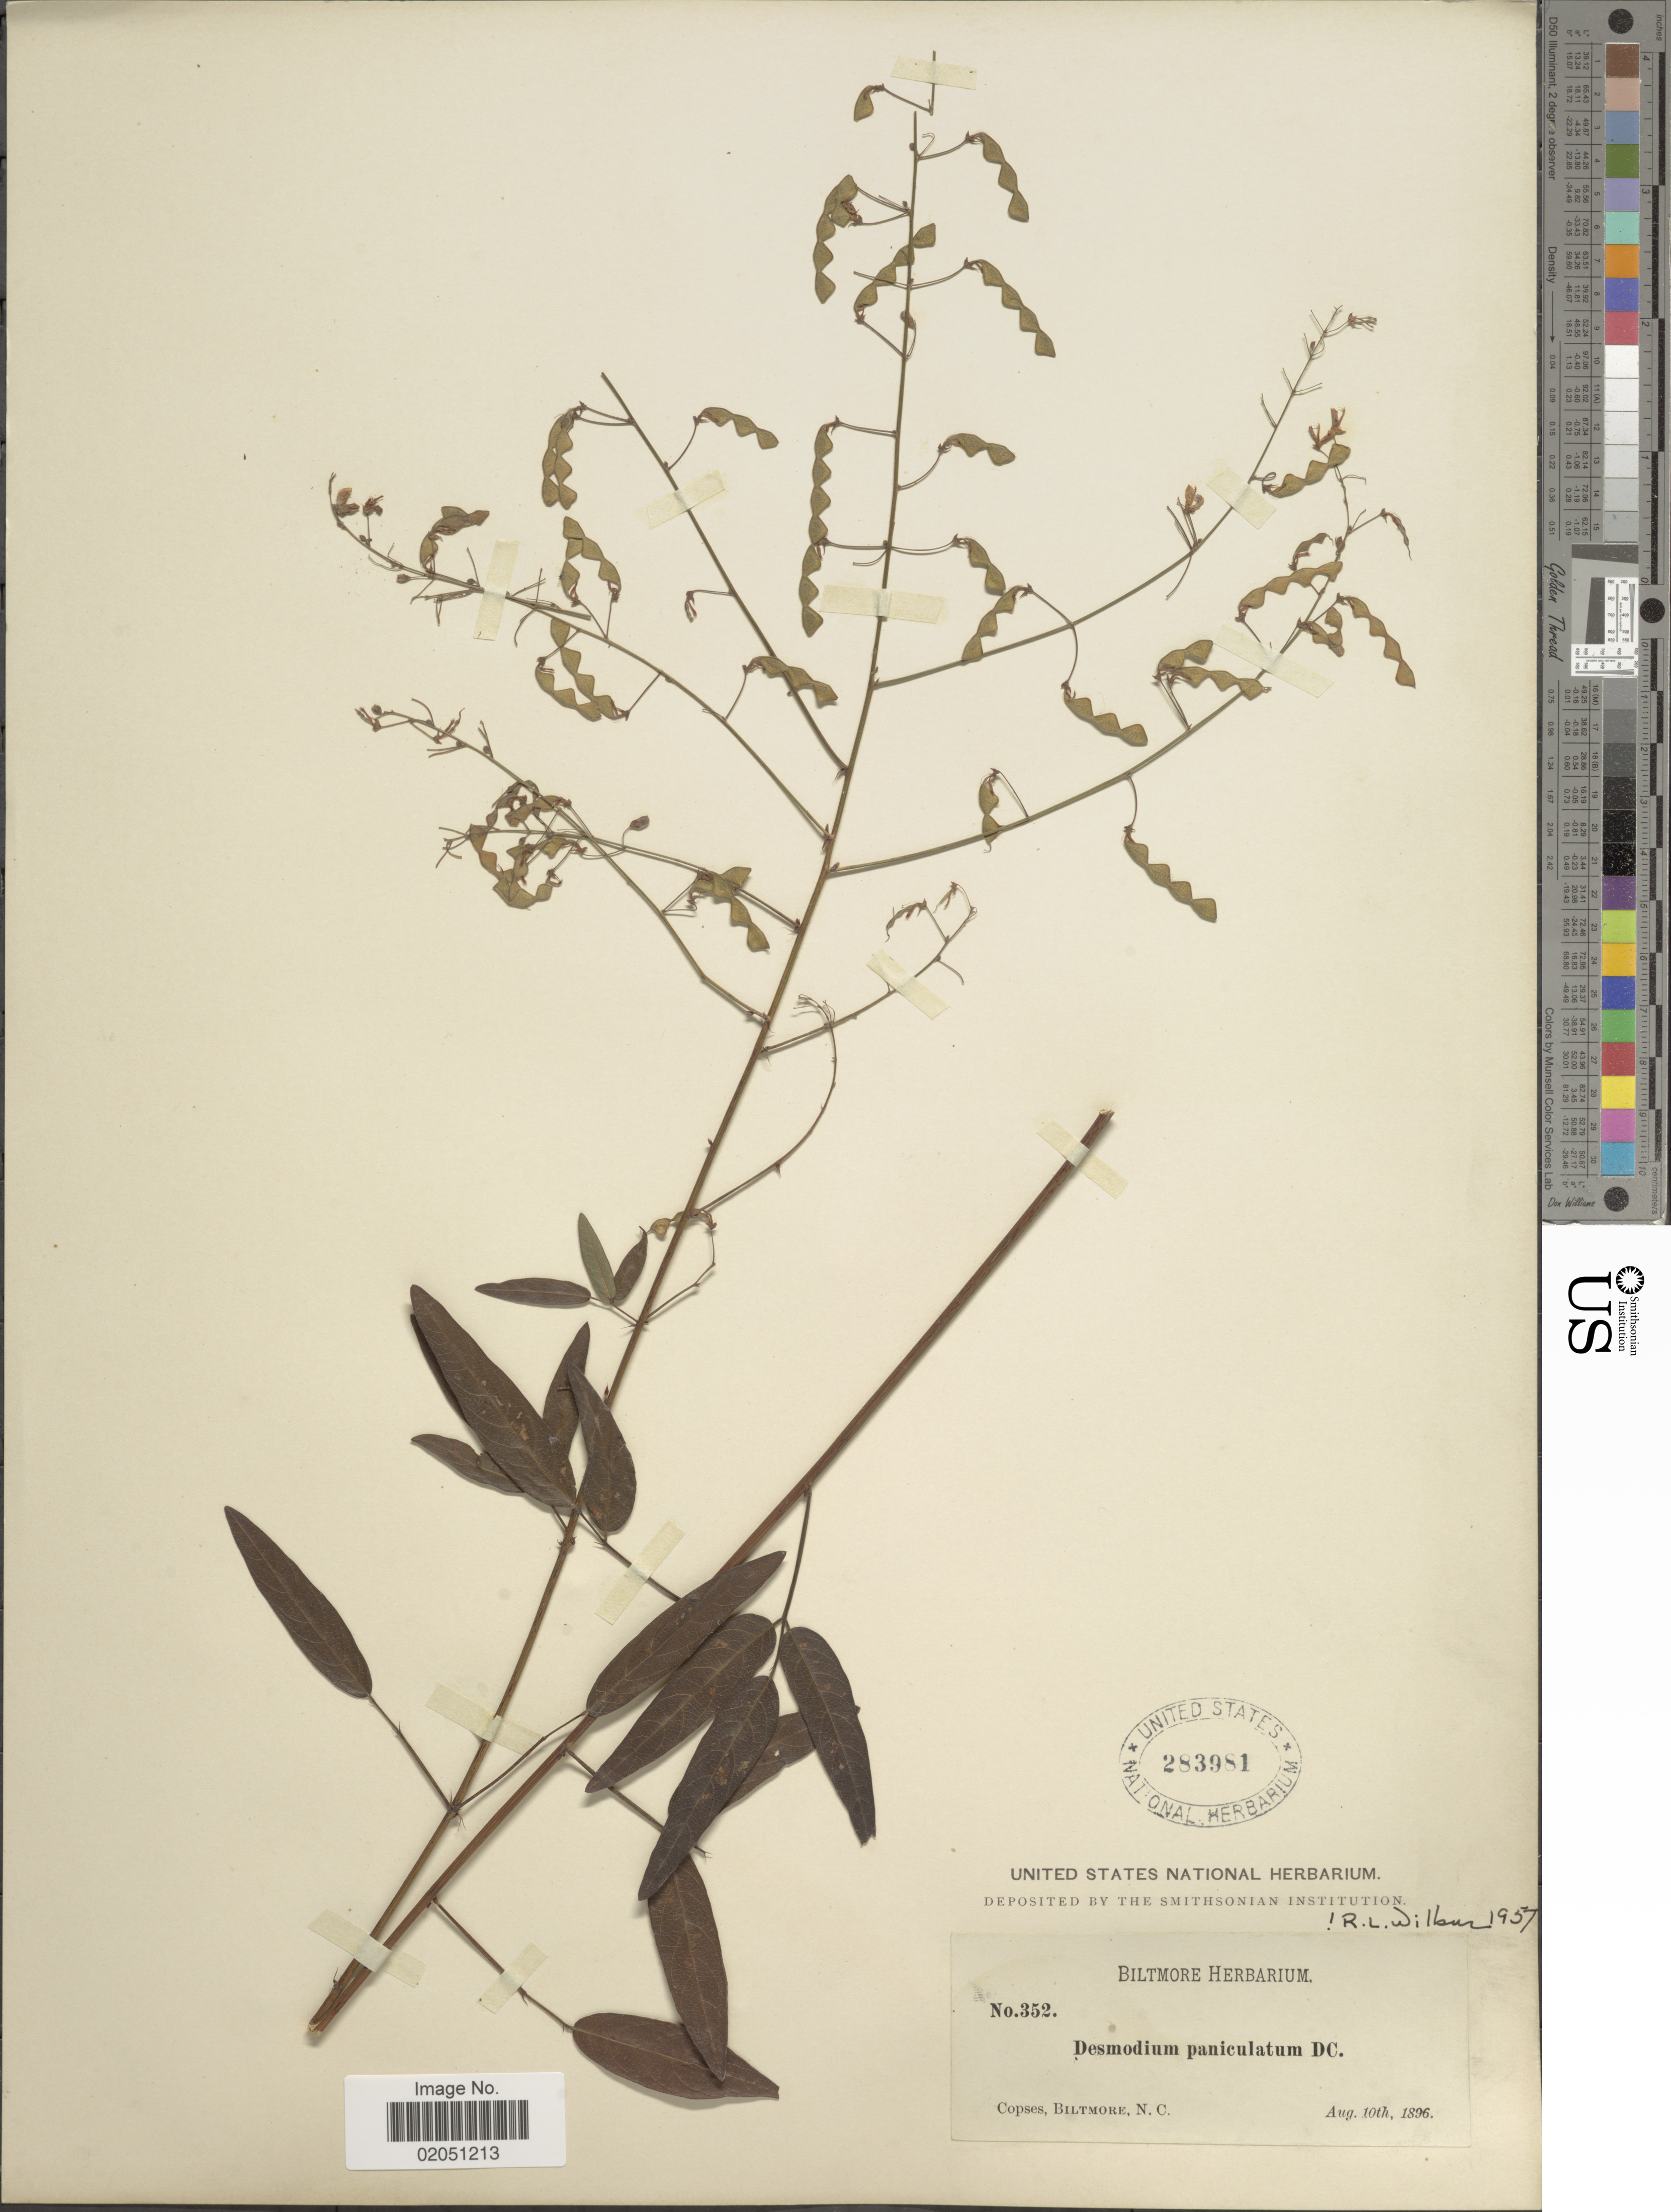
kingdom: Plantae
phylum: Tracheophyta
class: Magnoliopsida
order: Fabales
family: Fabaceae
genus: Desmodium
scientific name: Desmodium paniculatum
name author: (L.) DC.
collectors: ex herb. Biltmore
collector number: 352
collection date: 1896-08-10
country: United States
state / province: North Carolina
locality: Copses, Biltmore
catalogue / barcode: US 283981